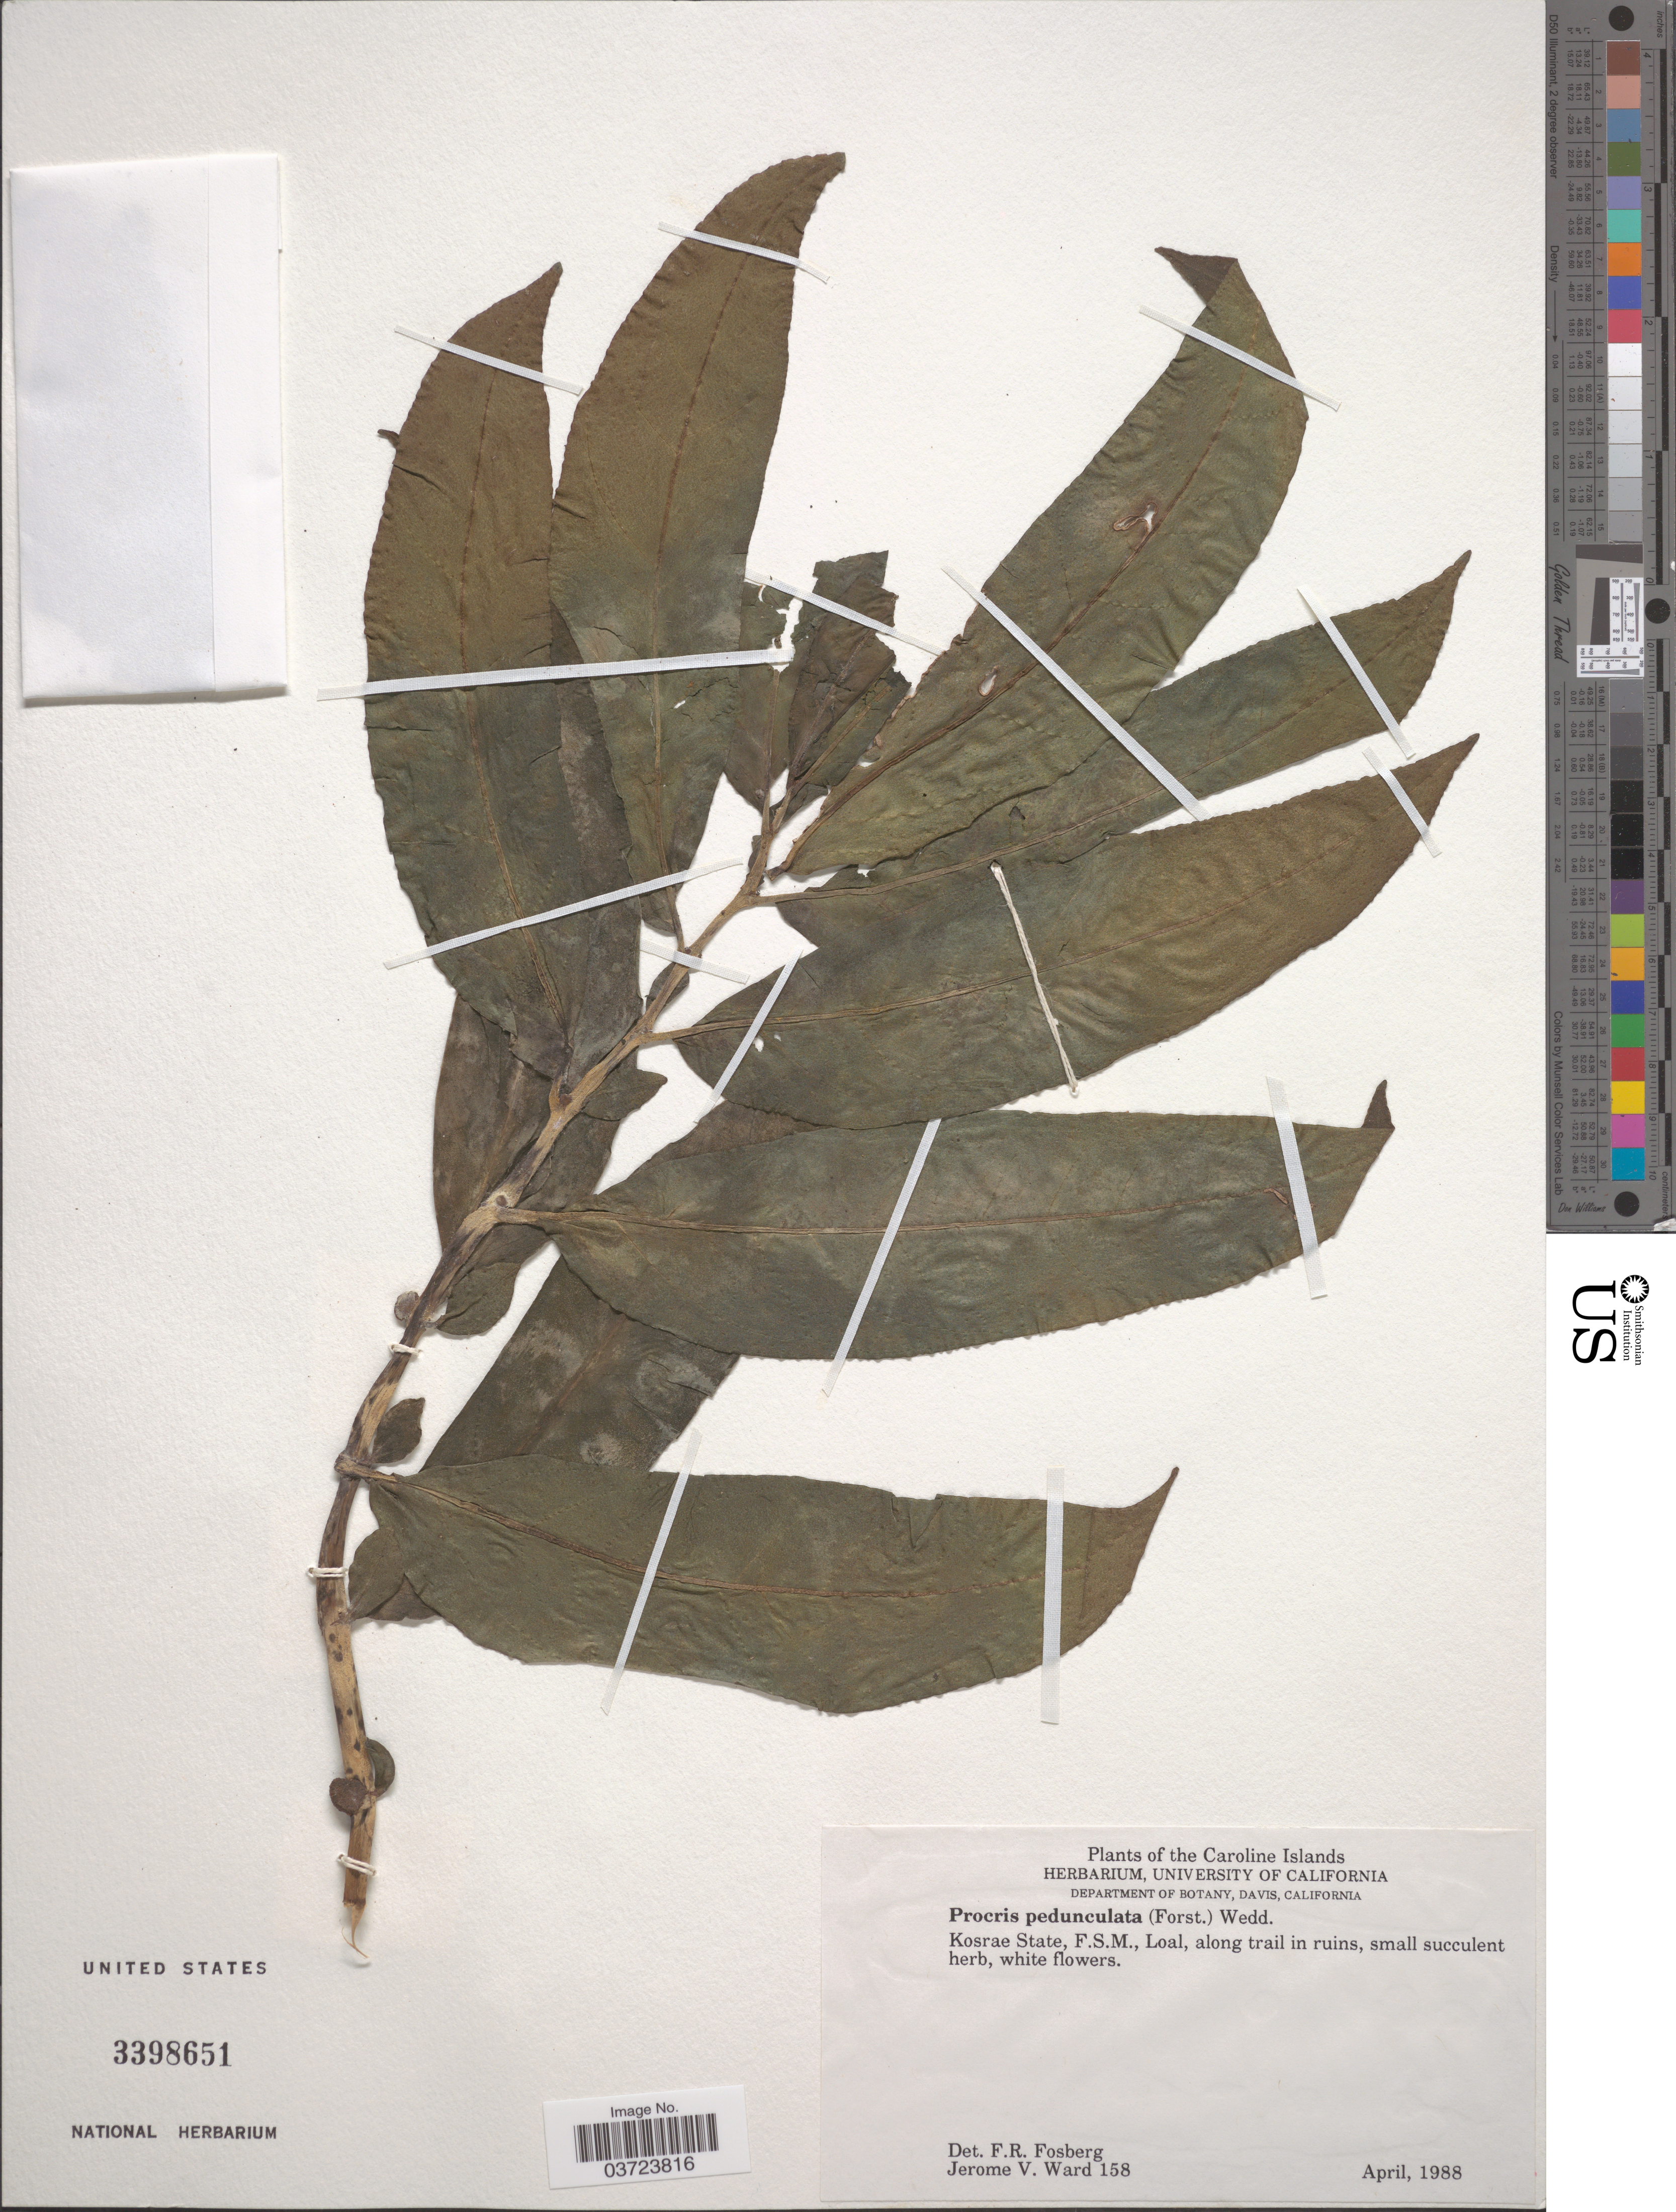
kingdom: Plantae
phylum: Tracheophyta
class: Magnoliopsida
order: Rosales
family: Urticaceae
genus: Procris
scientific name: Procris pedunculata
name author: (J.R. Forst. & G. Forst.) Wedd.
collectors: J. V. Ward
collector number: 158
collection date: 1988-04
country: Micronesia, Federated States of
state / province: Kosrae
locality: Caroline Islands. F.S.M., Loal, along trail in ruins.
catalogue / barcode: US 3398651